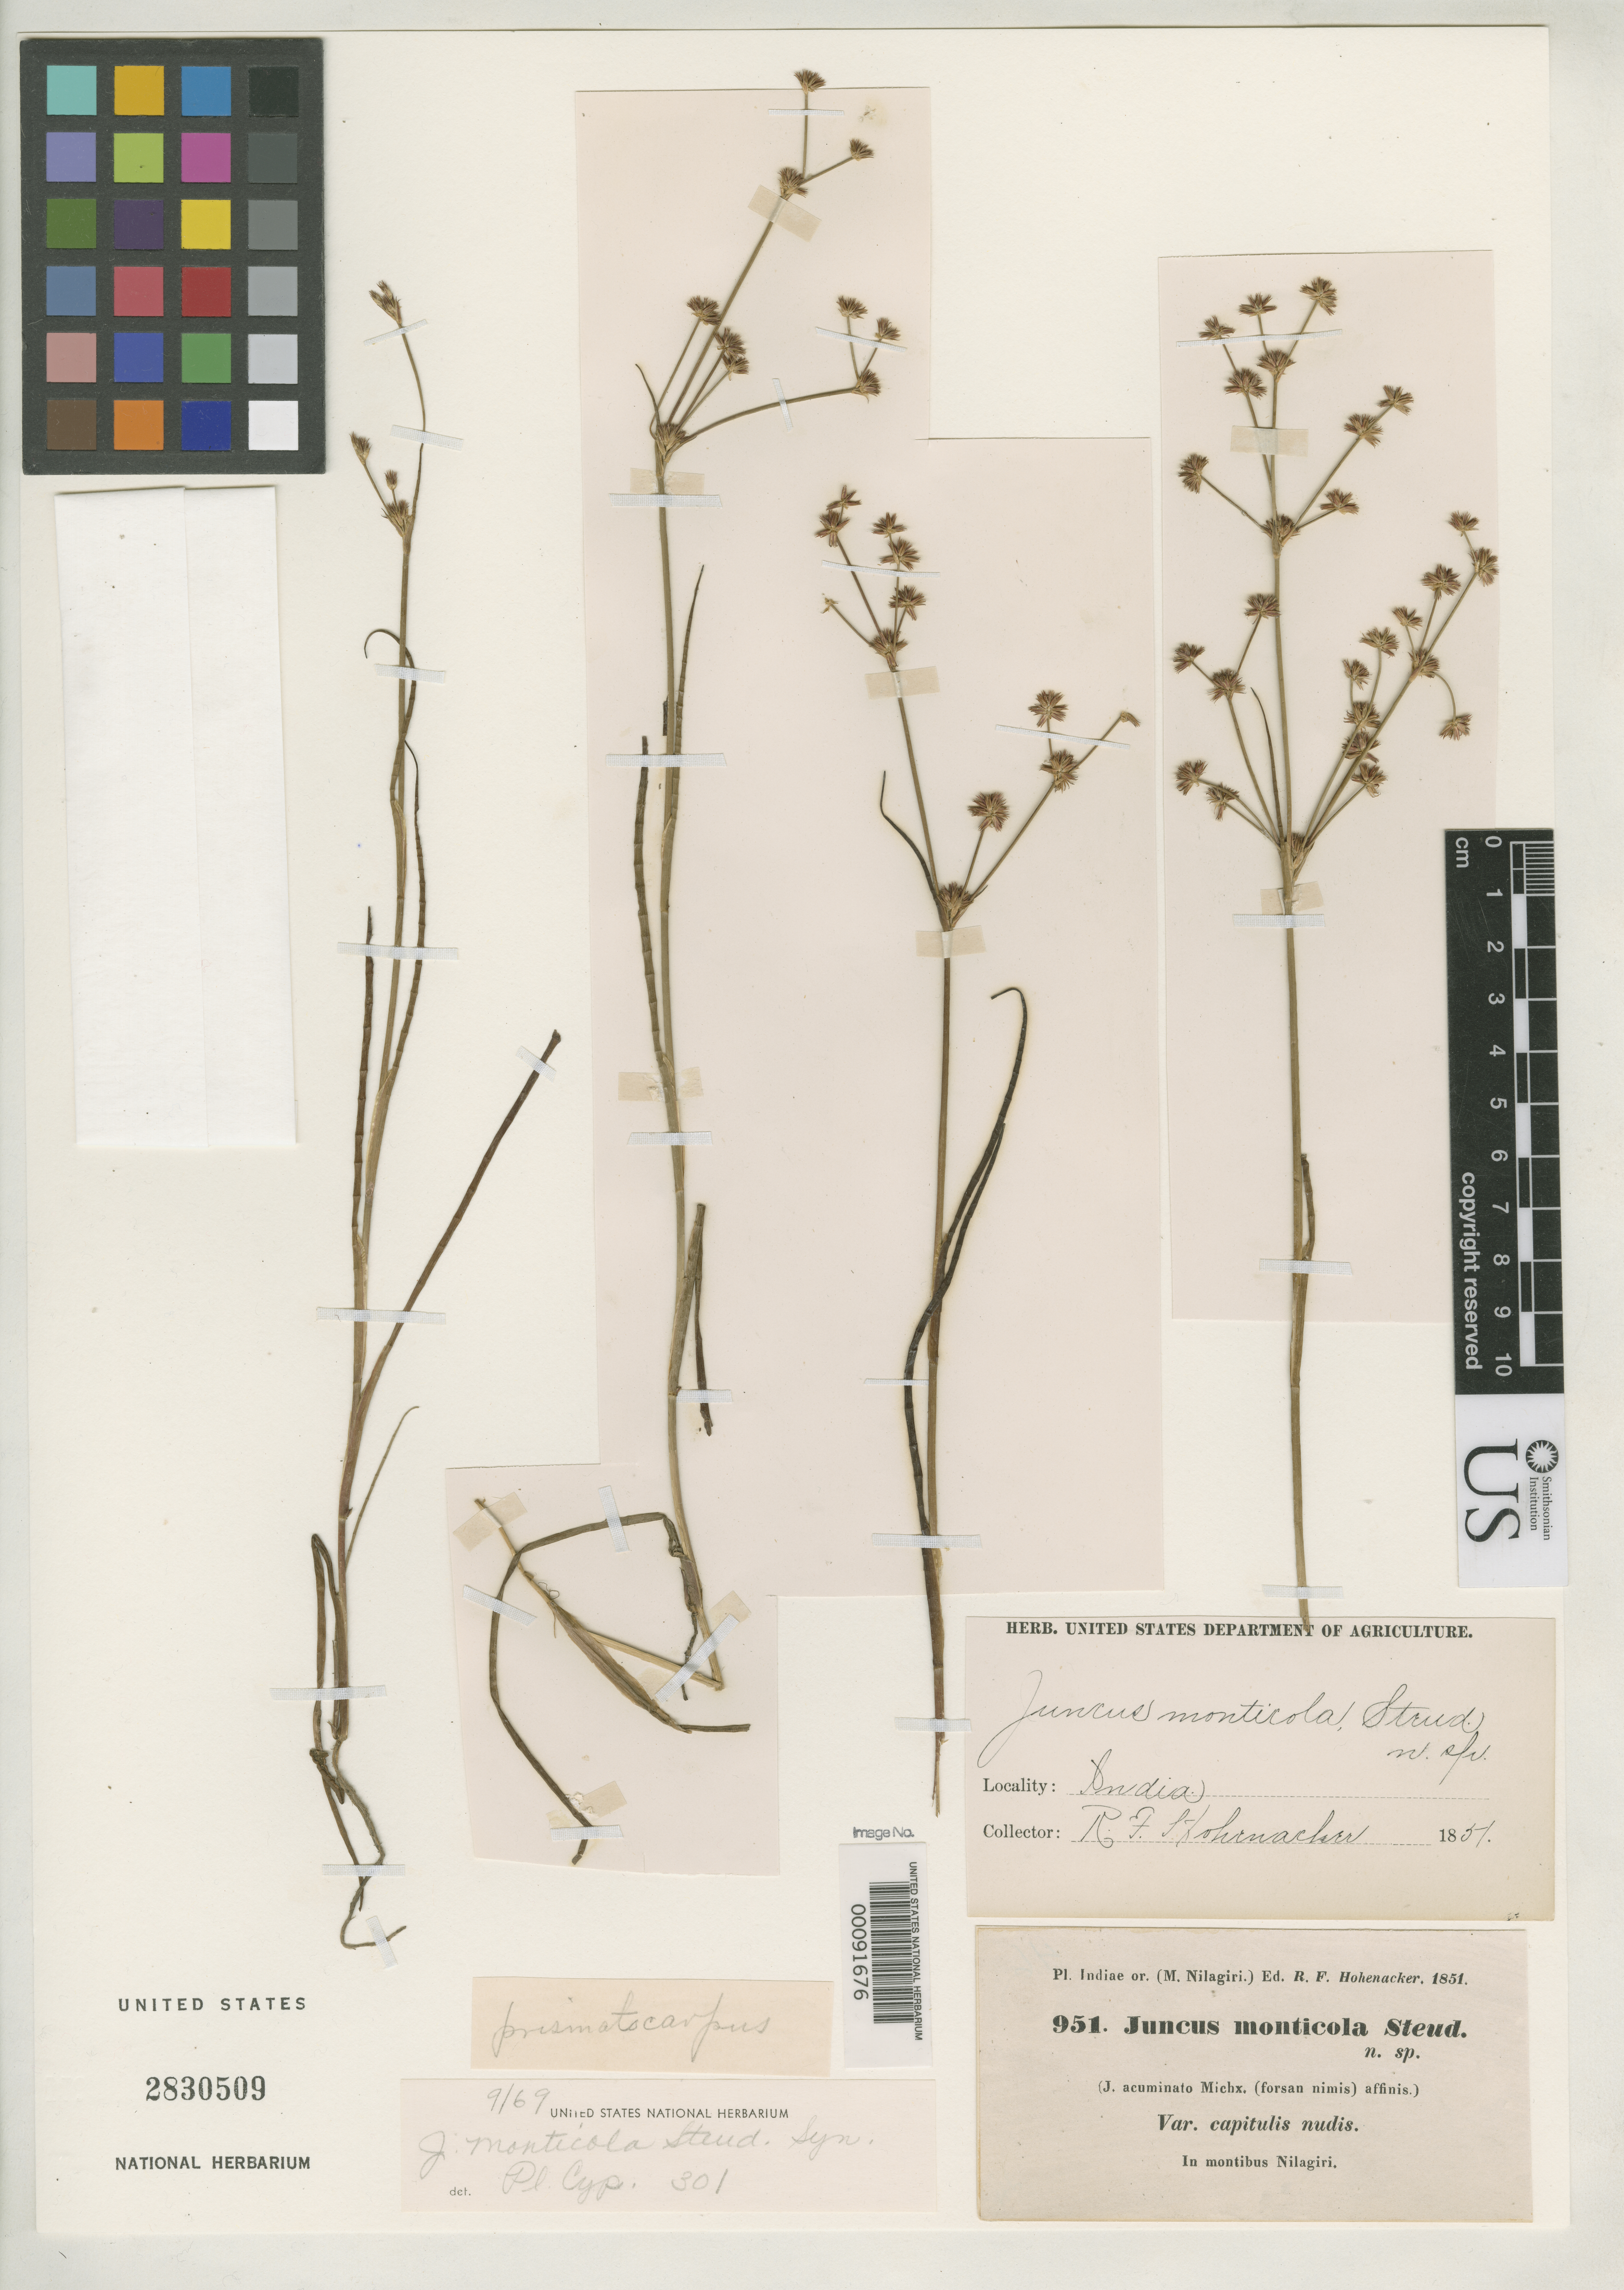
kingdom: Plantae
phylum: Tracheophyta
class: Liliopsida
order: Poales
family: Juncaceae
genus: Juncus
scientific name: Juncus monticola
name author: Steud.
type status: Type Collection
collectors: R. F. Hohenacker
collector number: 951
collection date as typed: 1851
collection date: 1851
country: India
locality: Nilagiki Mts.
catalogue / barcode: US 2830509